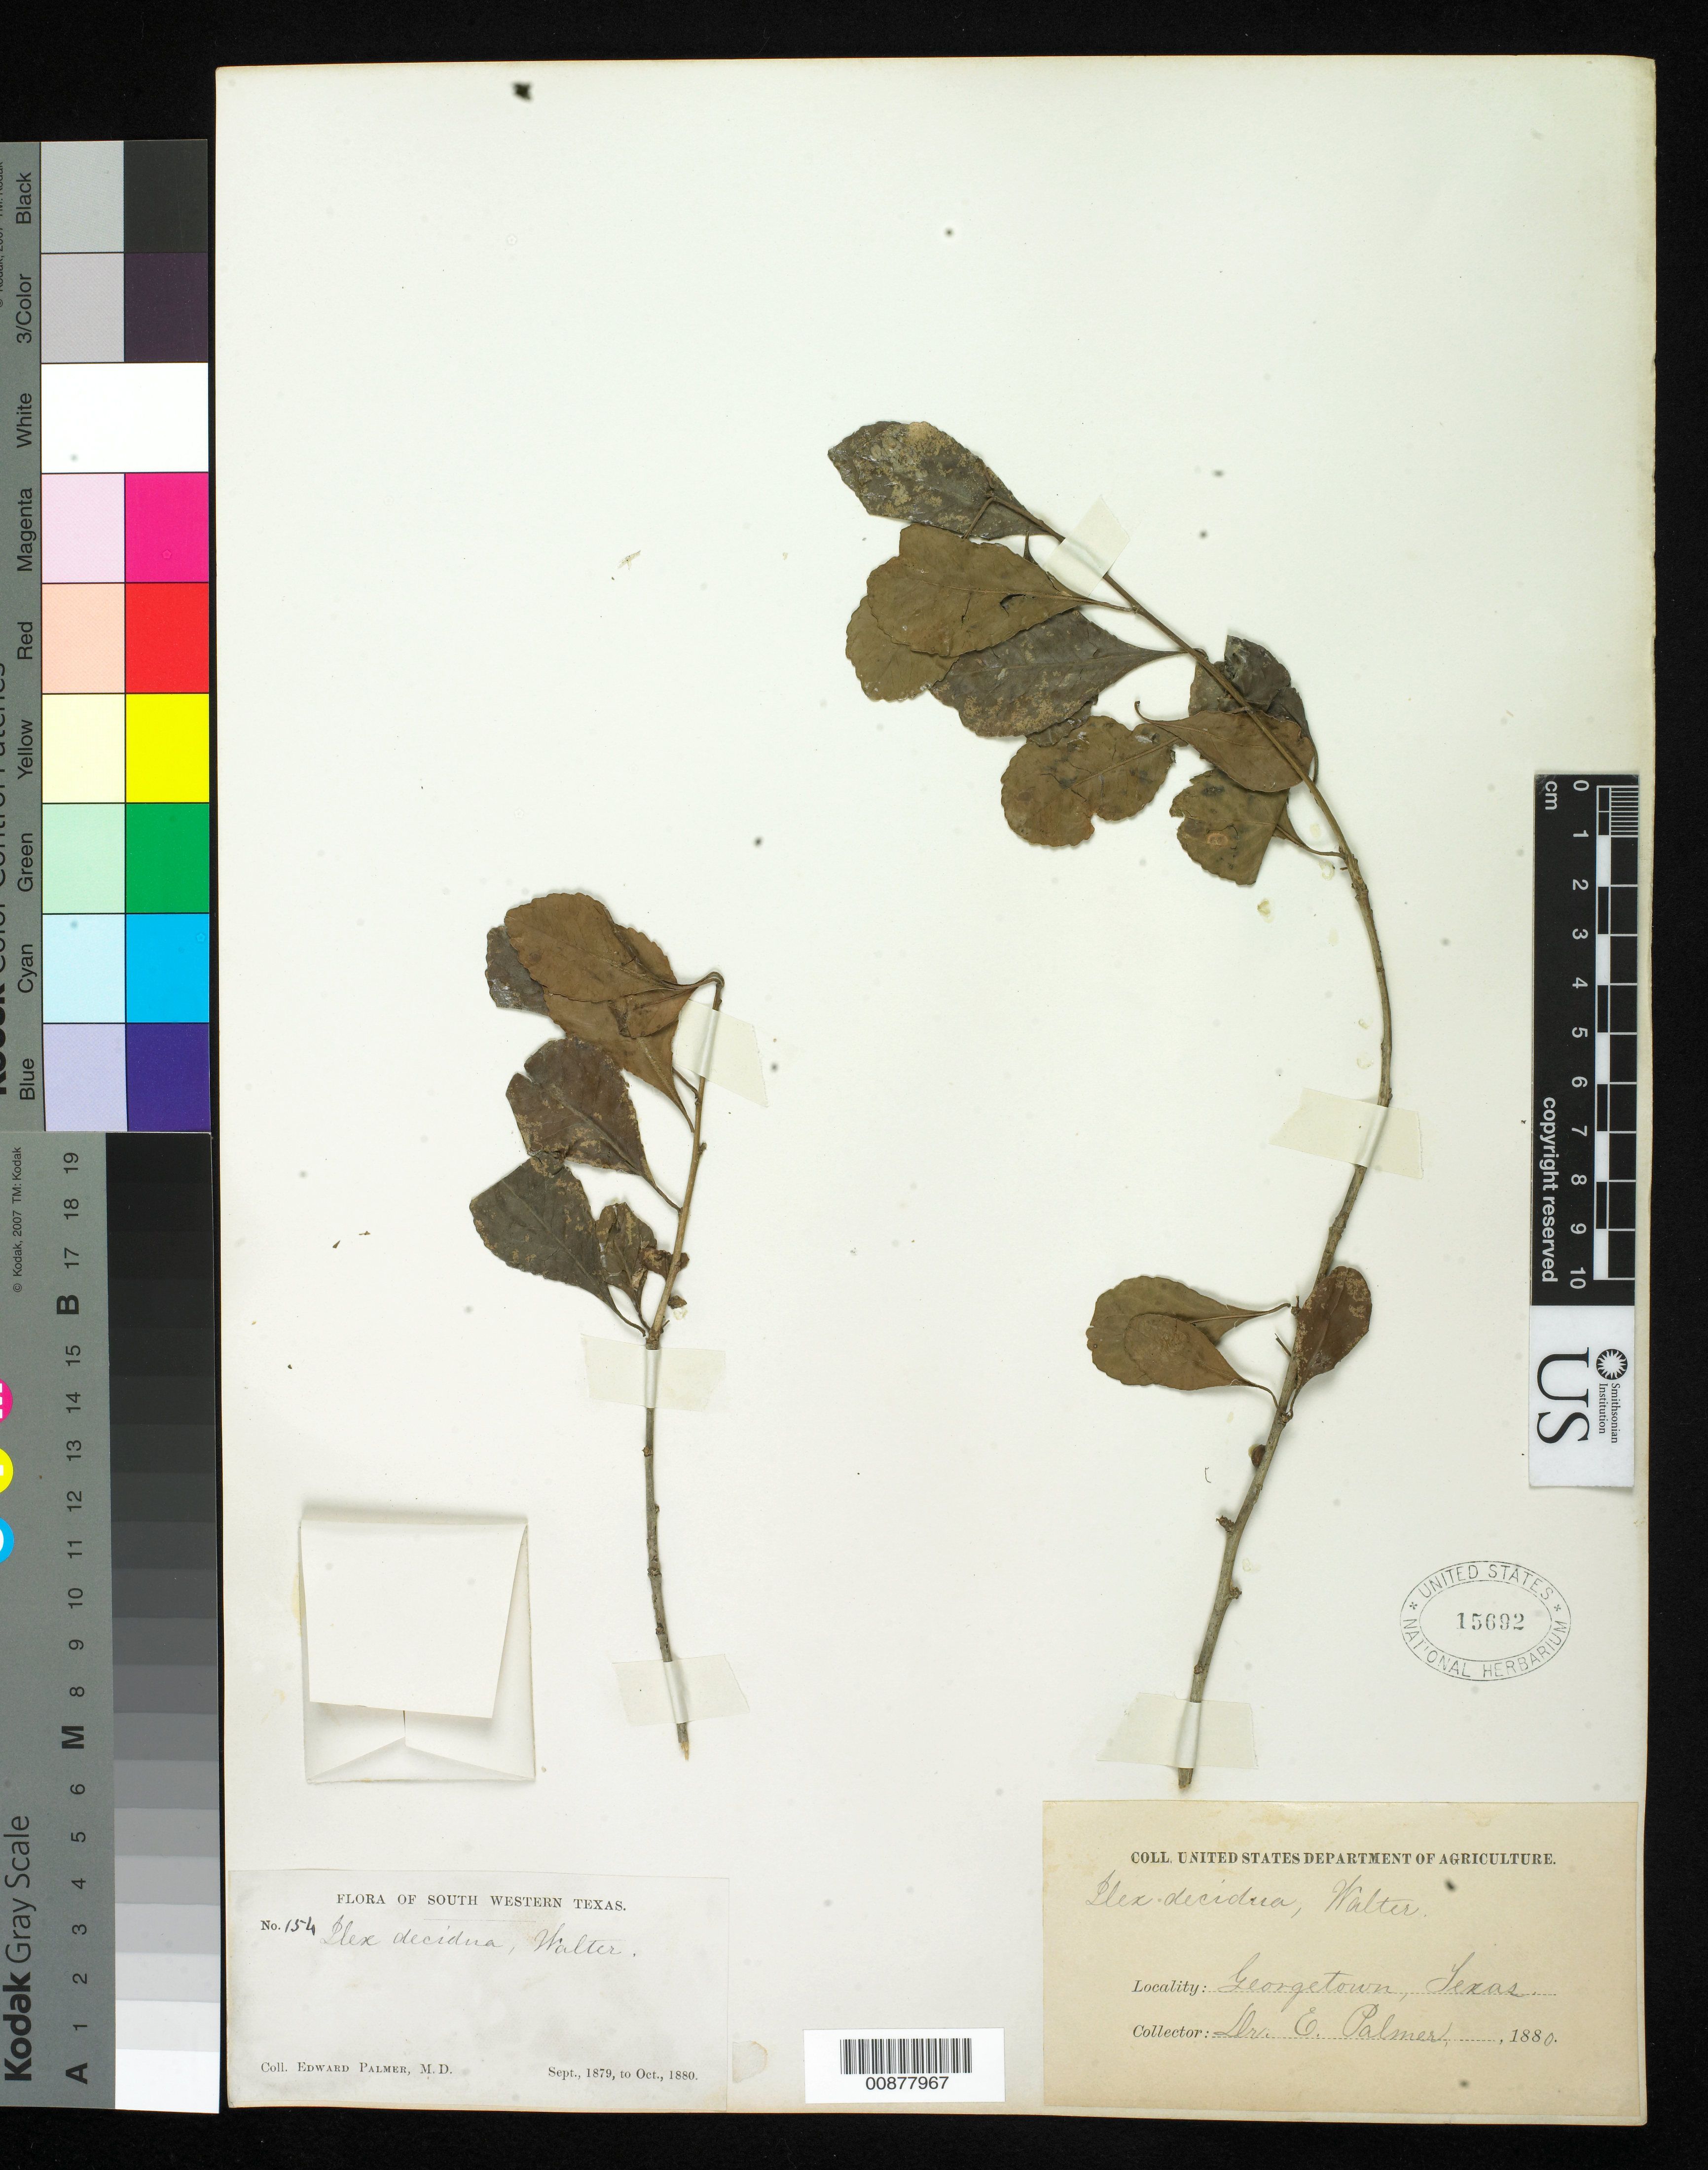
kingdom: Plantae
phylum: Tracheophyta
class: Magnoliopsida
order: Aquifoliales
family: Aquifoliaceae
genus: Ilex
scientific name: Ilex decidua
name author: Walter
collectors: E. Palmer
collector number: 154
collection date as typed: Sep 1879 to -- Oct 1880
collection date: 1879-09/1880-10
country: United States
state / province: Texas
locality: Georgetown, Texas.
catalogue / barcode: US 15692